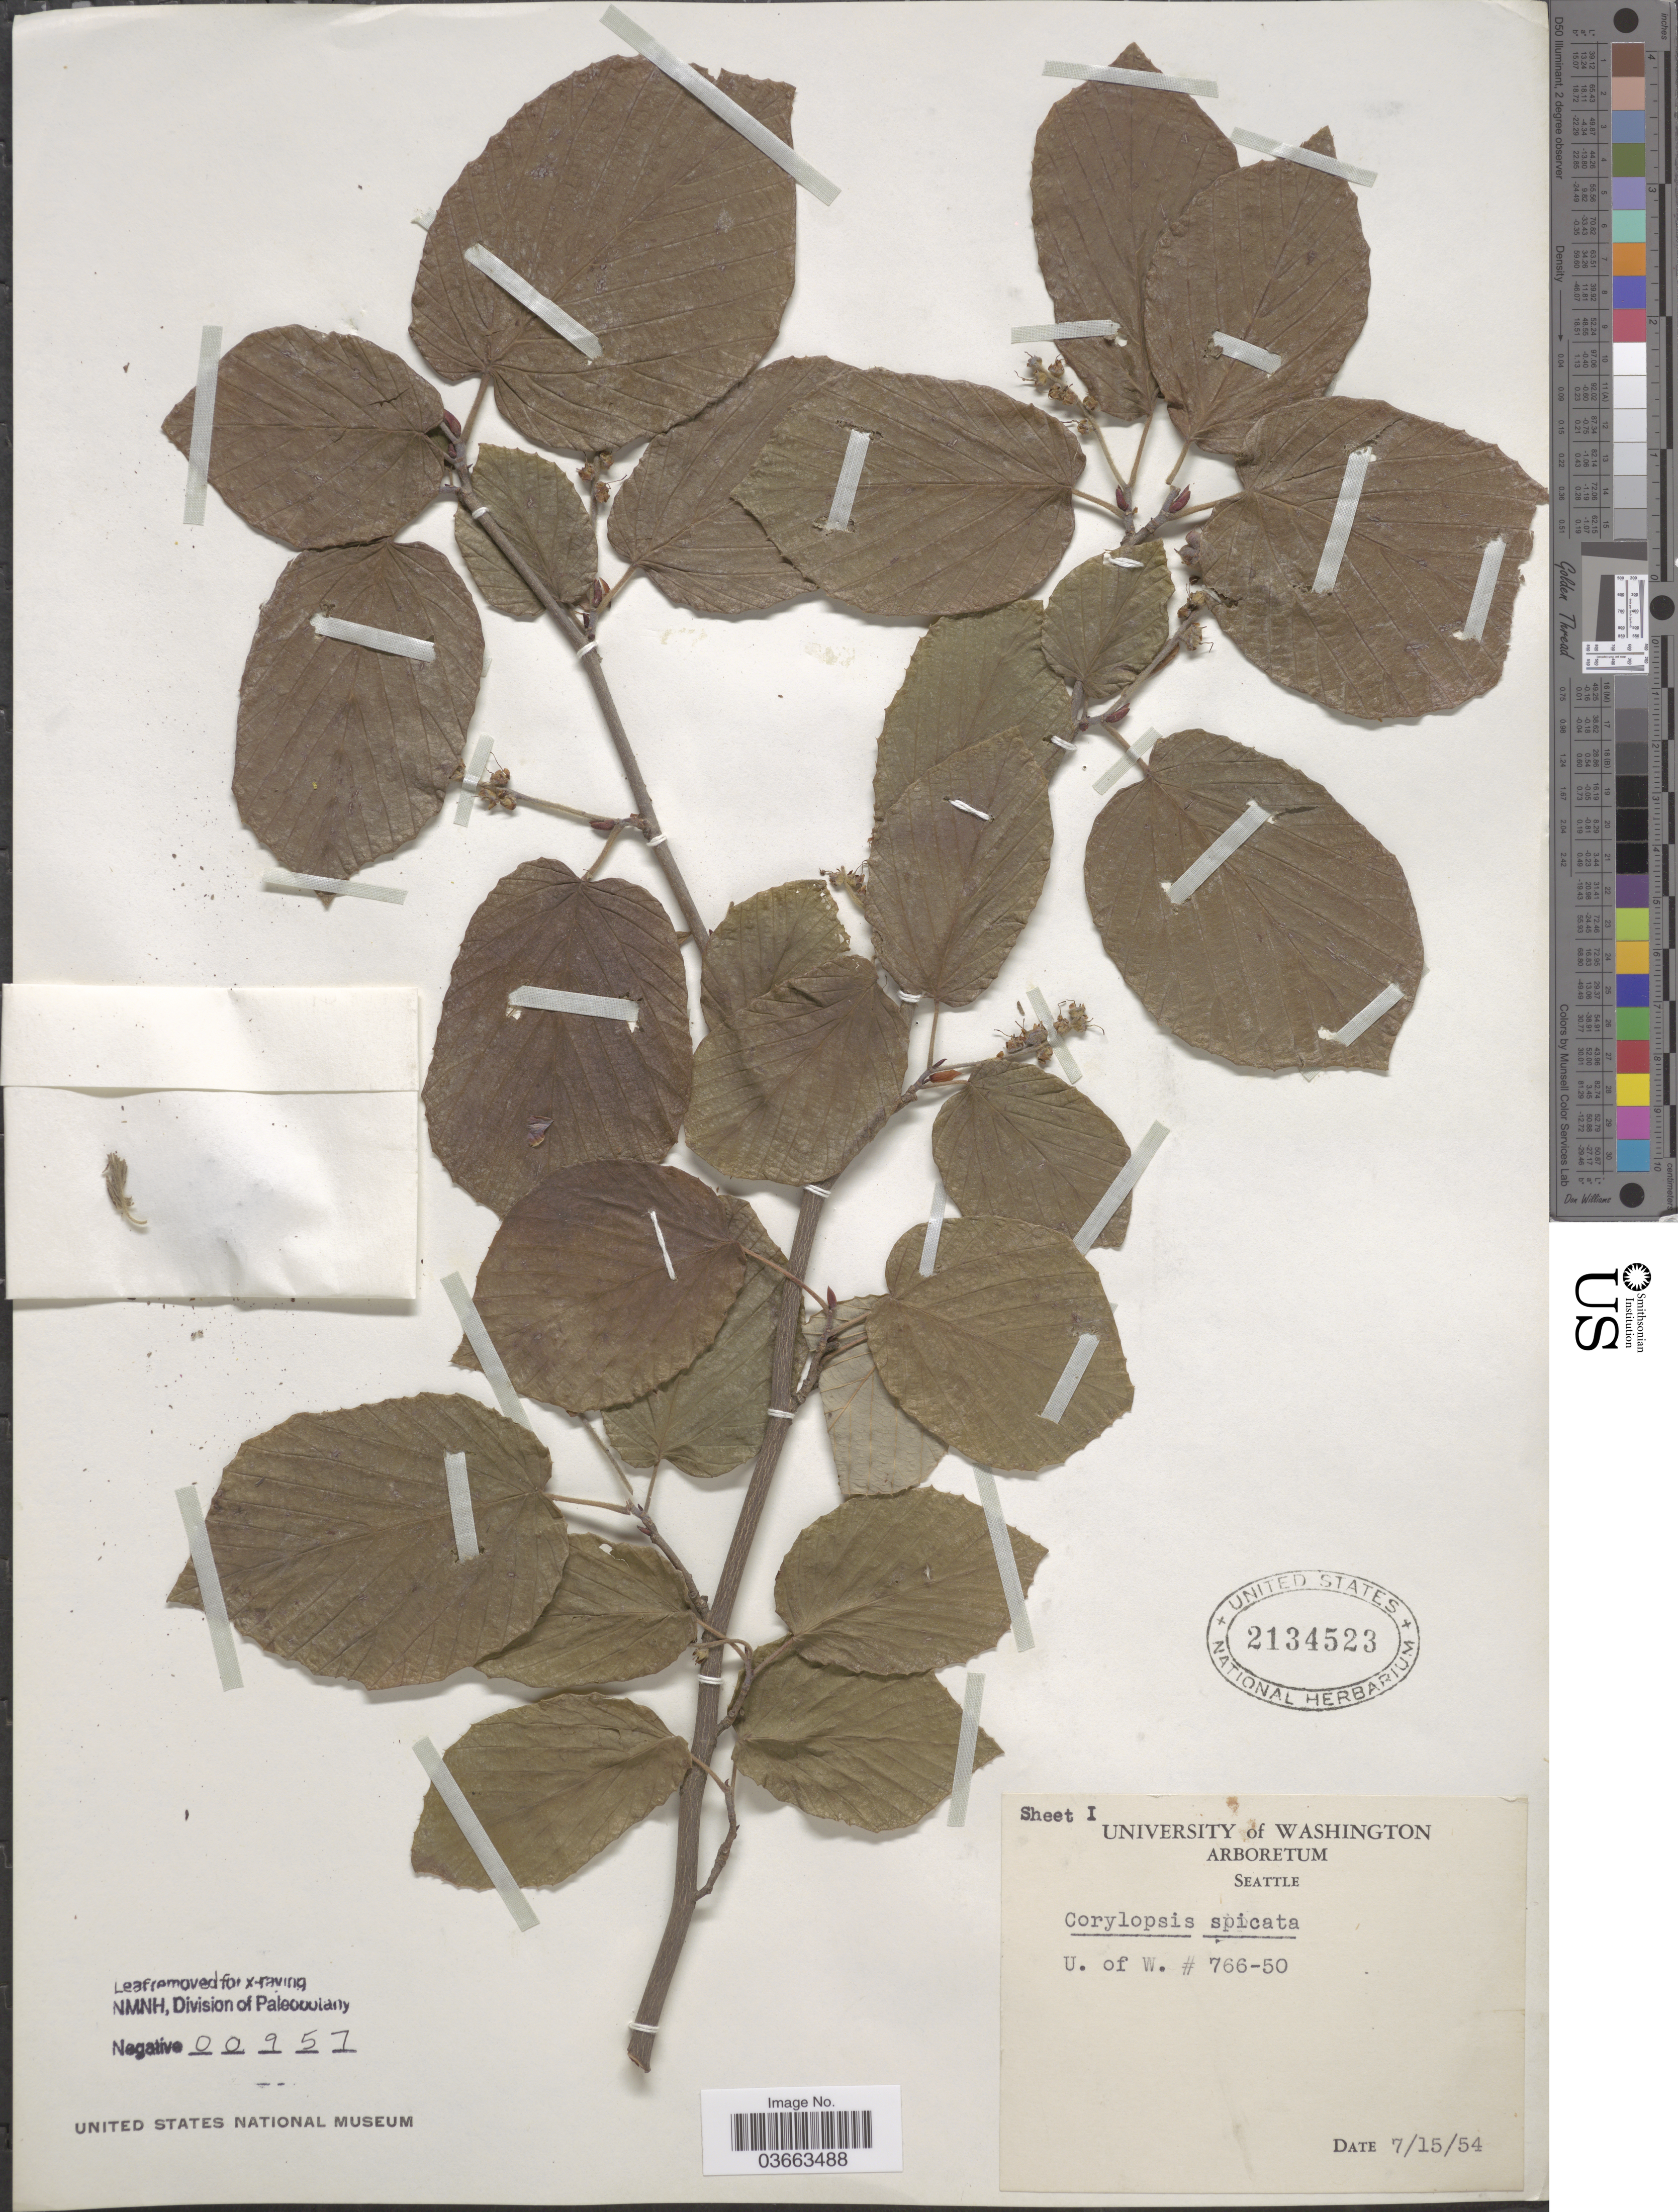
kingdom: Plantae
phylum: Tracheophyta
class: Magnoliopsida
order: Saxifragales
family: Hamamelidaceae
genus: Corylopsis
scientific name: Corylopsis spicata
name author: Siebold & Zucc.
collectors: University of Washington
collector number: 766-50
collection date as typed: Transcribed d/m/y: 15/7/54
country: United States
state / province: Washington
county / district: King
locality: University of Washington Arboretum, Seattle.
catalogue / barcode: US 2134523